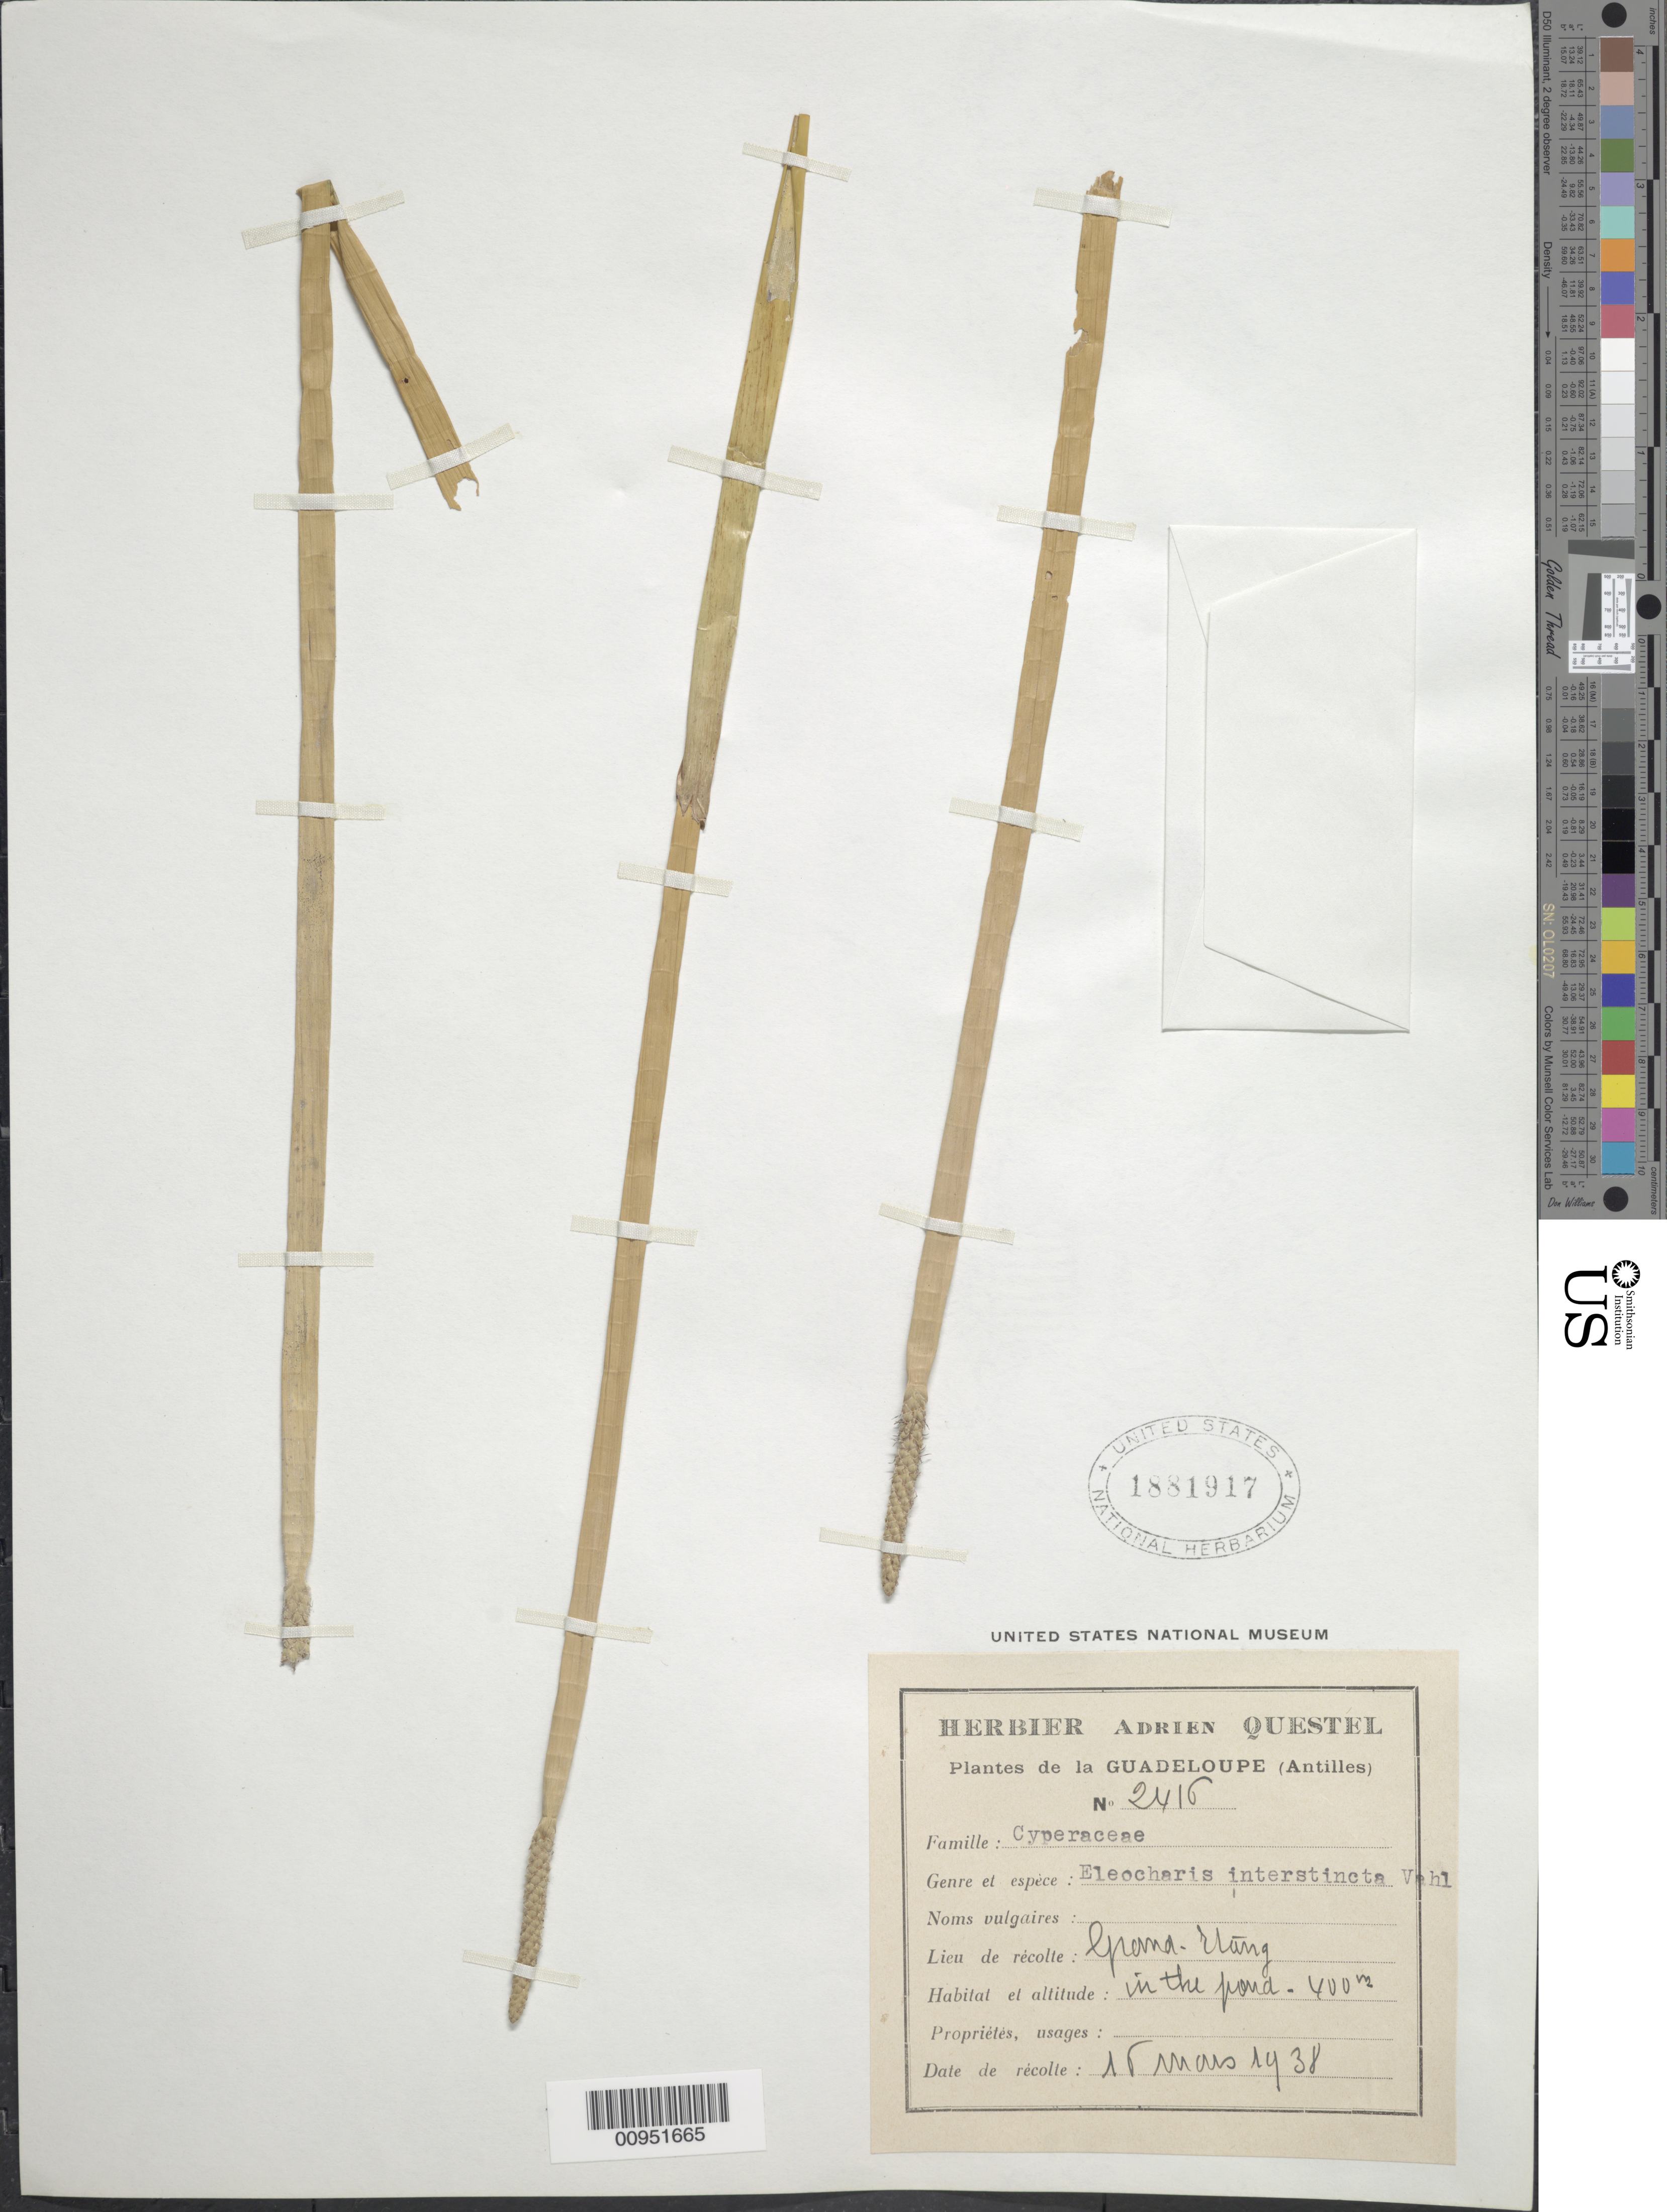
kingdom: Plantae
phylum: Tracheophyta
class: Liliopsida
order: Poales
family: Cyperaceae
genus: Eleocharis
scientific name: Eleocharis interstincta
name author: (Vahl) Roem. & Schult.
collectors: A. Questel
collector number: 2416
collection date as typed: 16 Mar 1938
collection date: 1938-03-16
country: Guadeloupe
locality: Grand Etang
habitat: In the pond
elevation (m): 400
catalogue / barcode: US 1881917